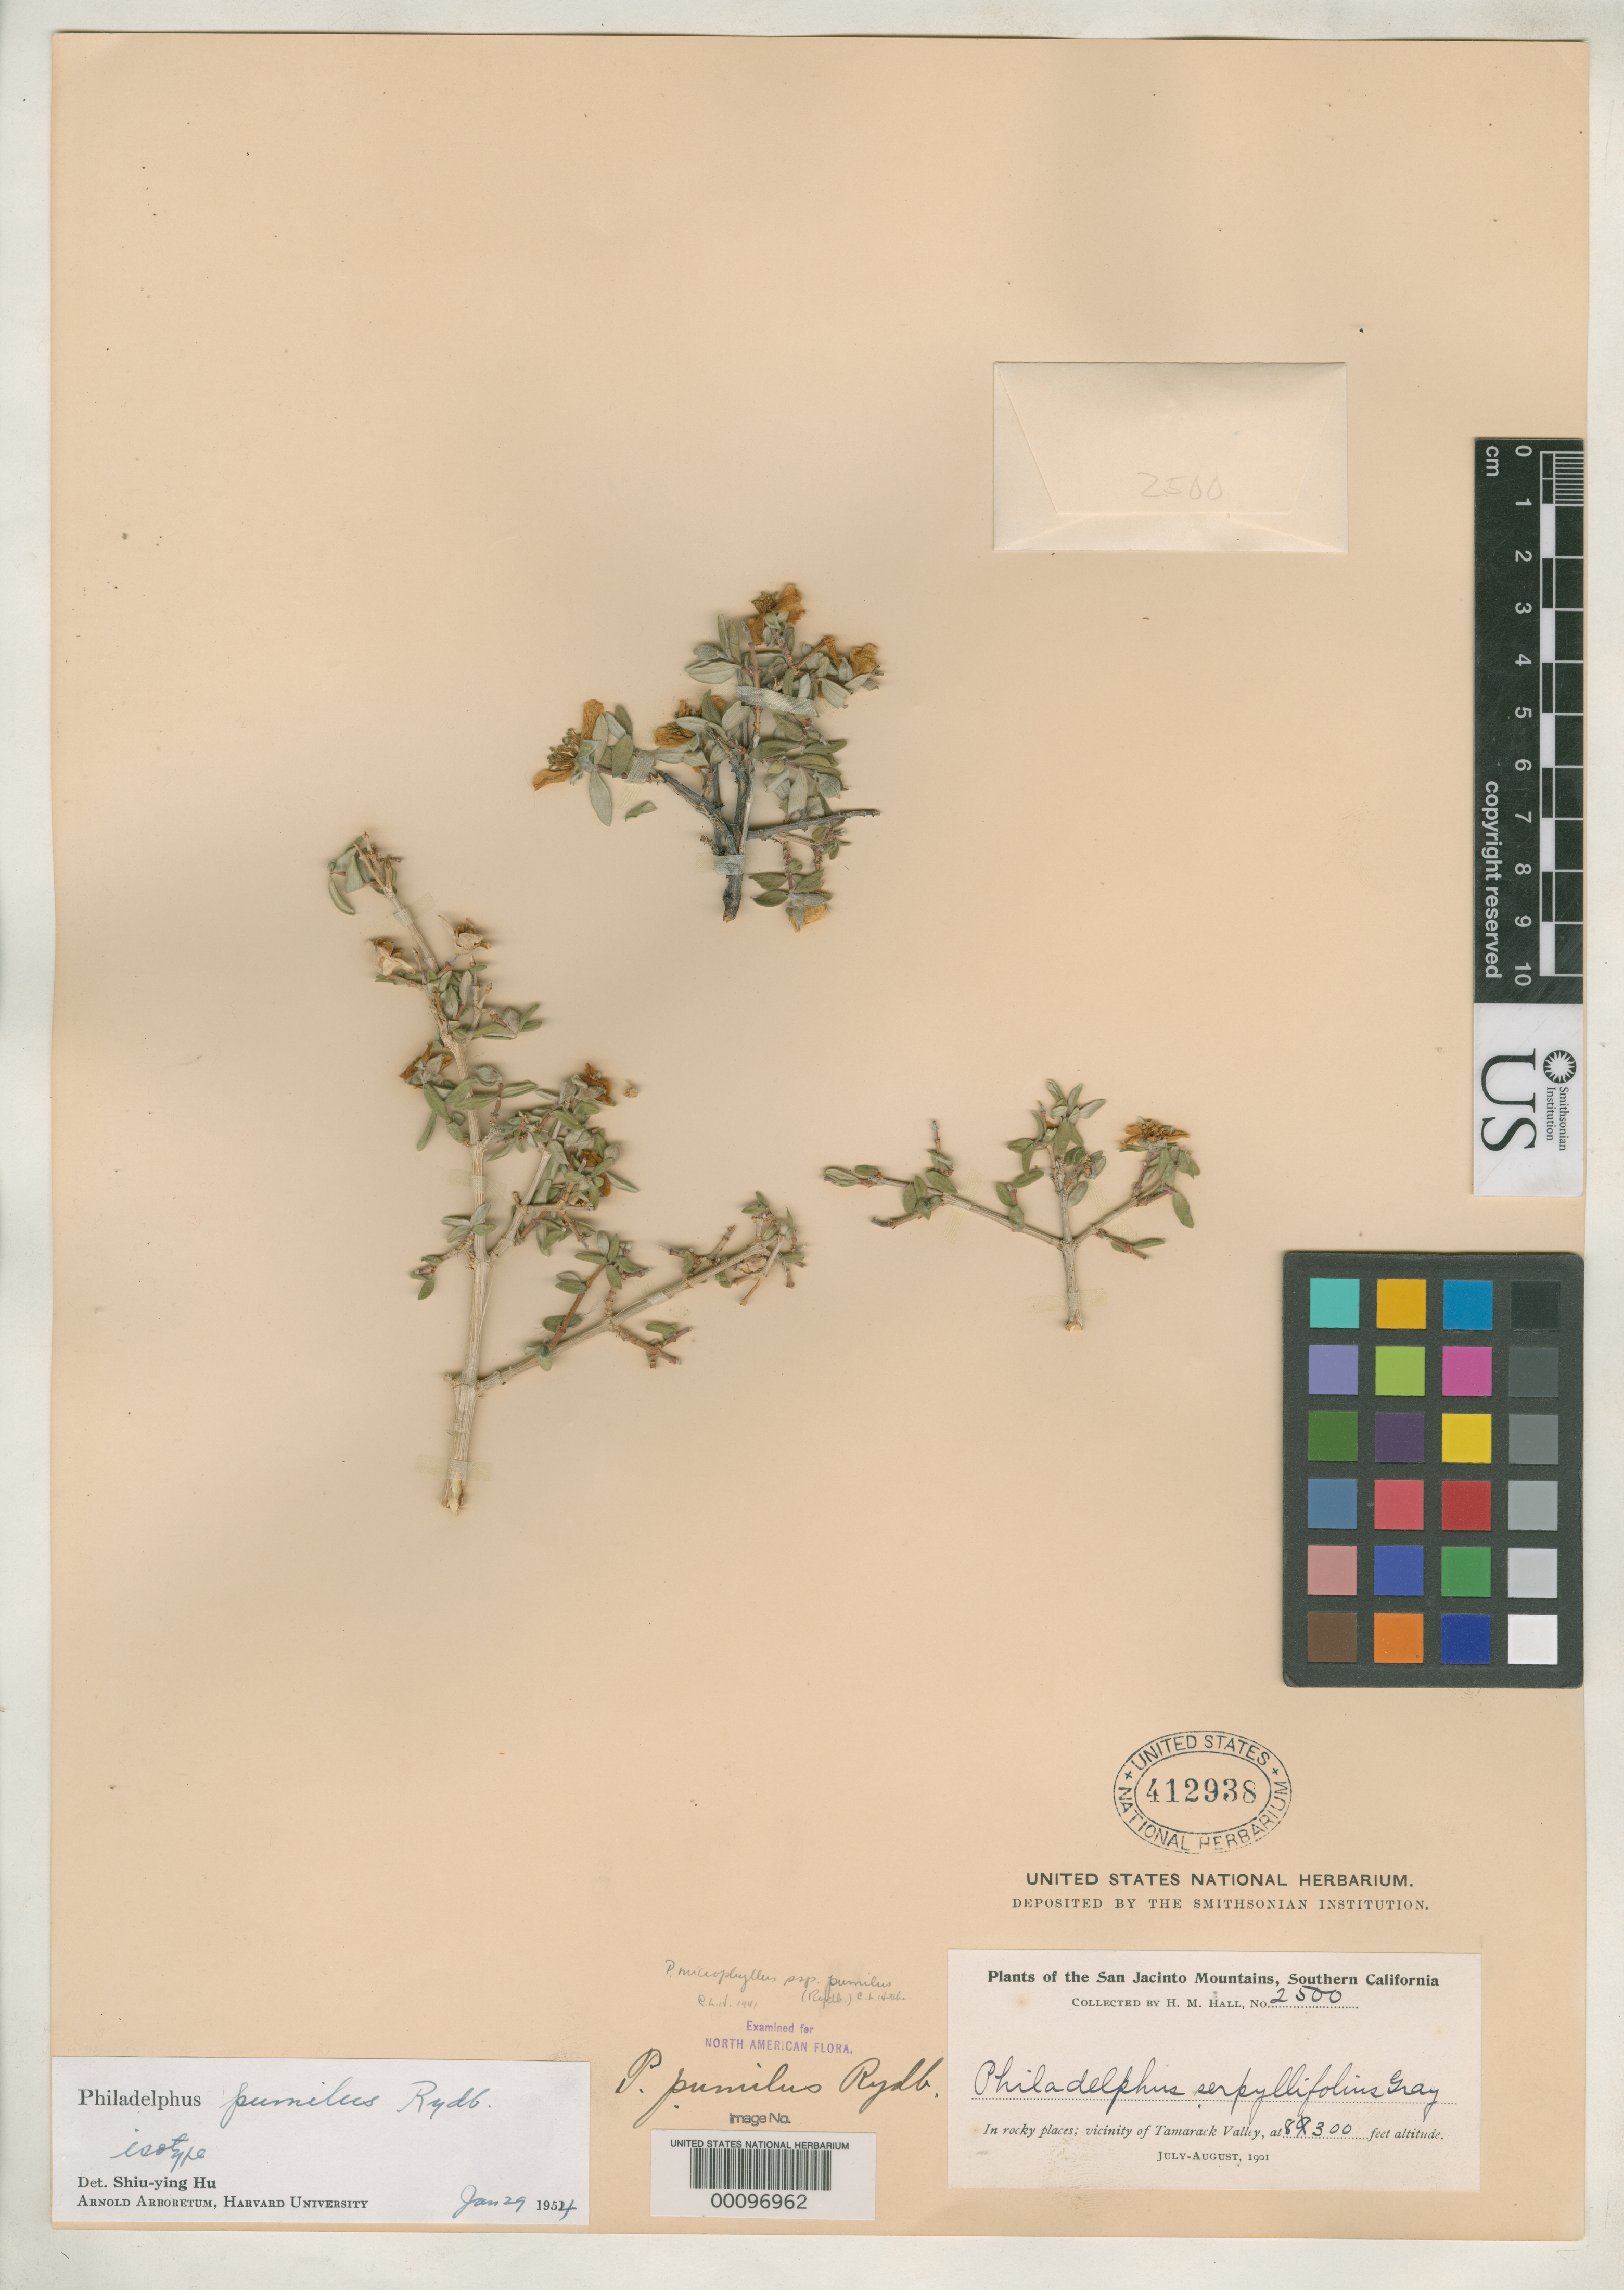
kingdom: Plantae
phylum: Tracheophyta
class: Magnoliopsida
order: Cornales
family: Hydrangeaceae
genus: Philadelphus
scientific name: Philadelphus pumilus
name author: Rydb.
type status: Isotype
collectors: H. M. Hall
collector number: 2500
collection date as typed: Jul 1901 to -- Aug 1901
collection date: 1901-07/1901-08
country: United States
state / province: California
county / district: Riverside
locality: San Jacinto Mts., Tamarack Valley vicinity.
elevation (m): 2500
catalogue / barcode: US 412938